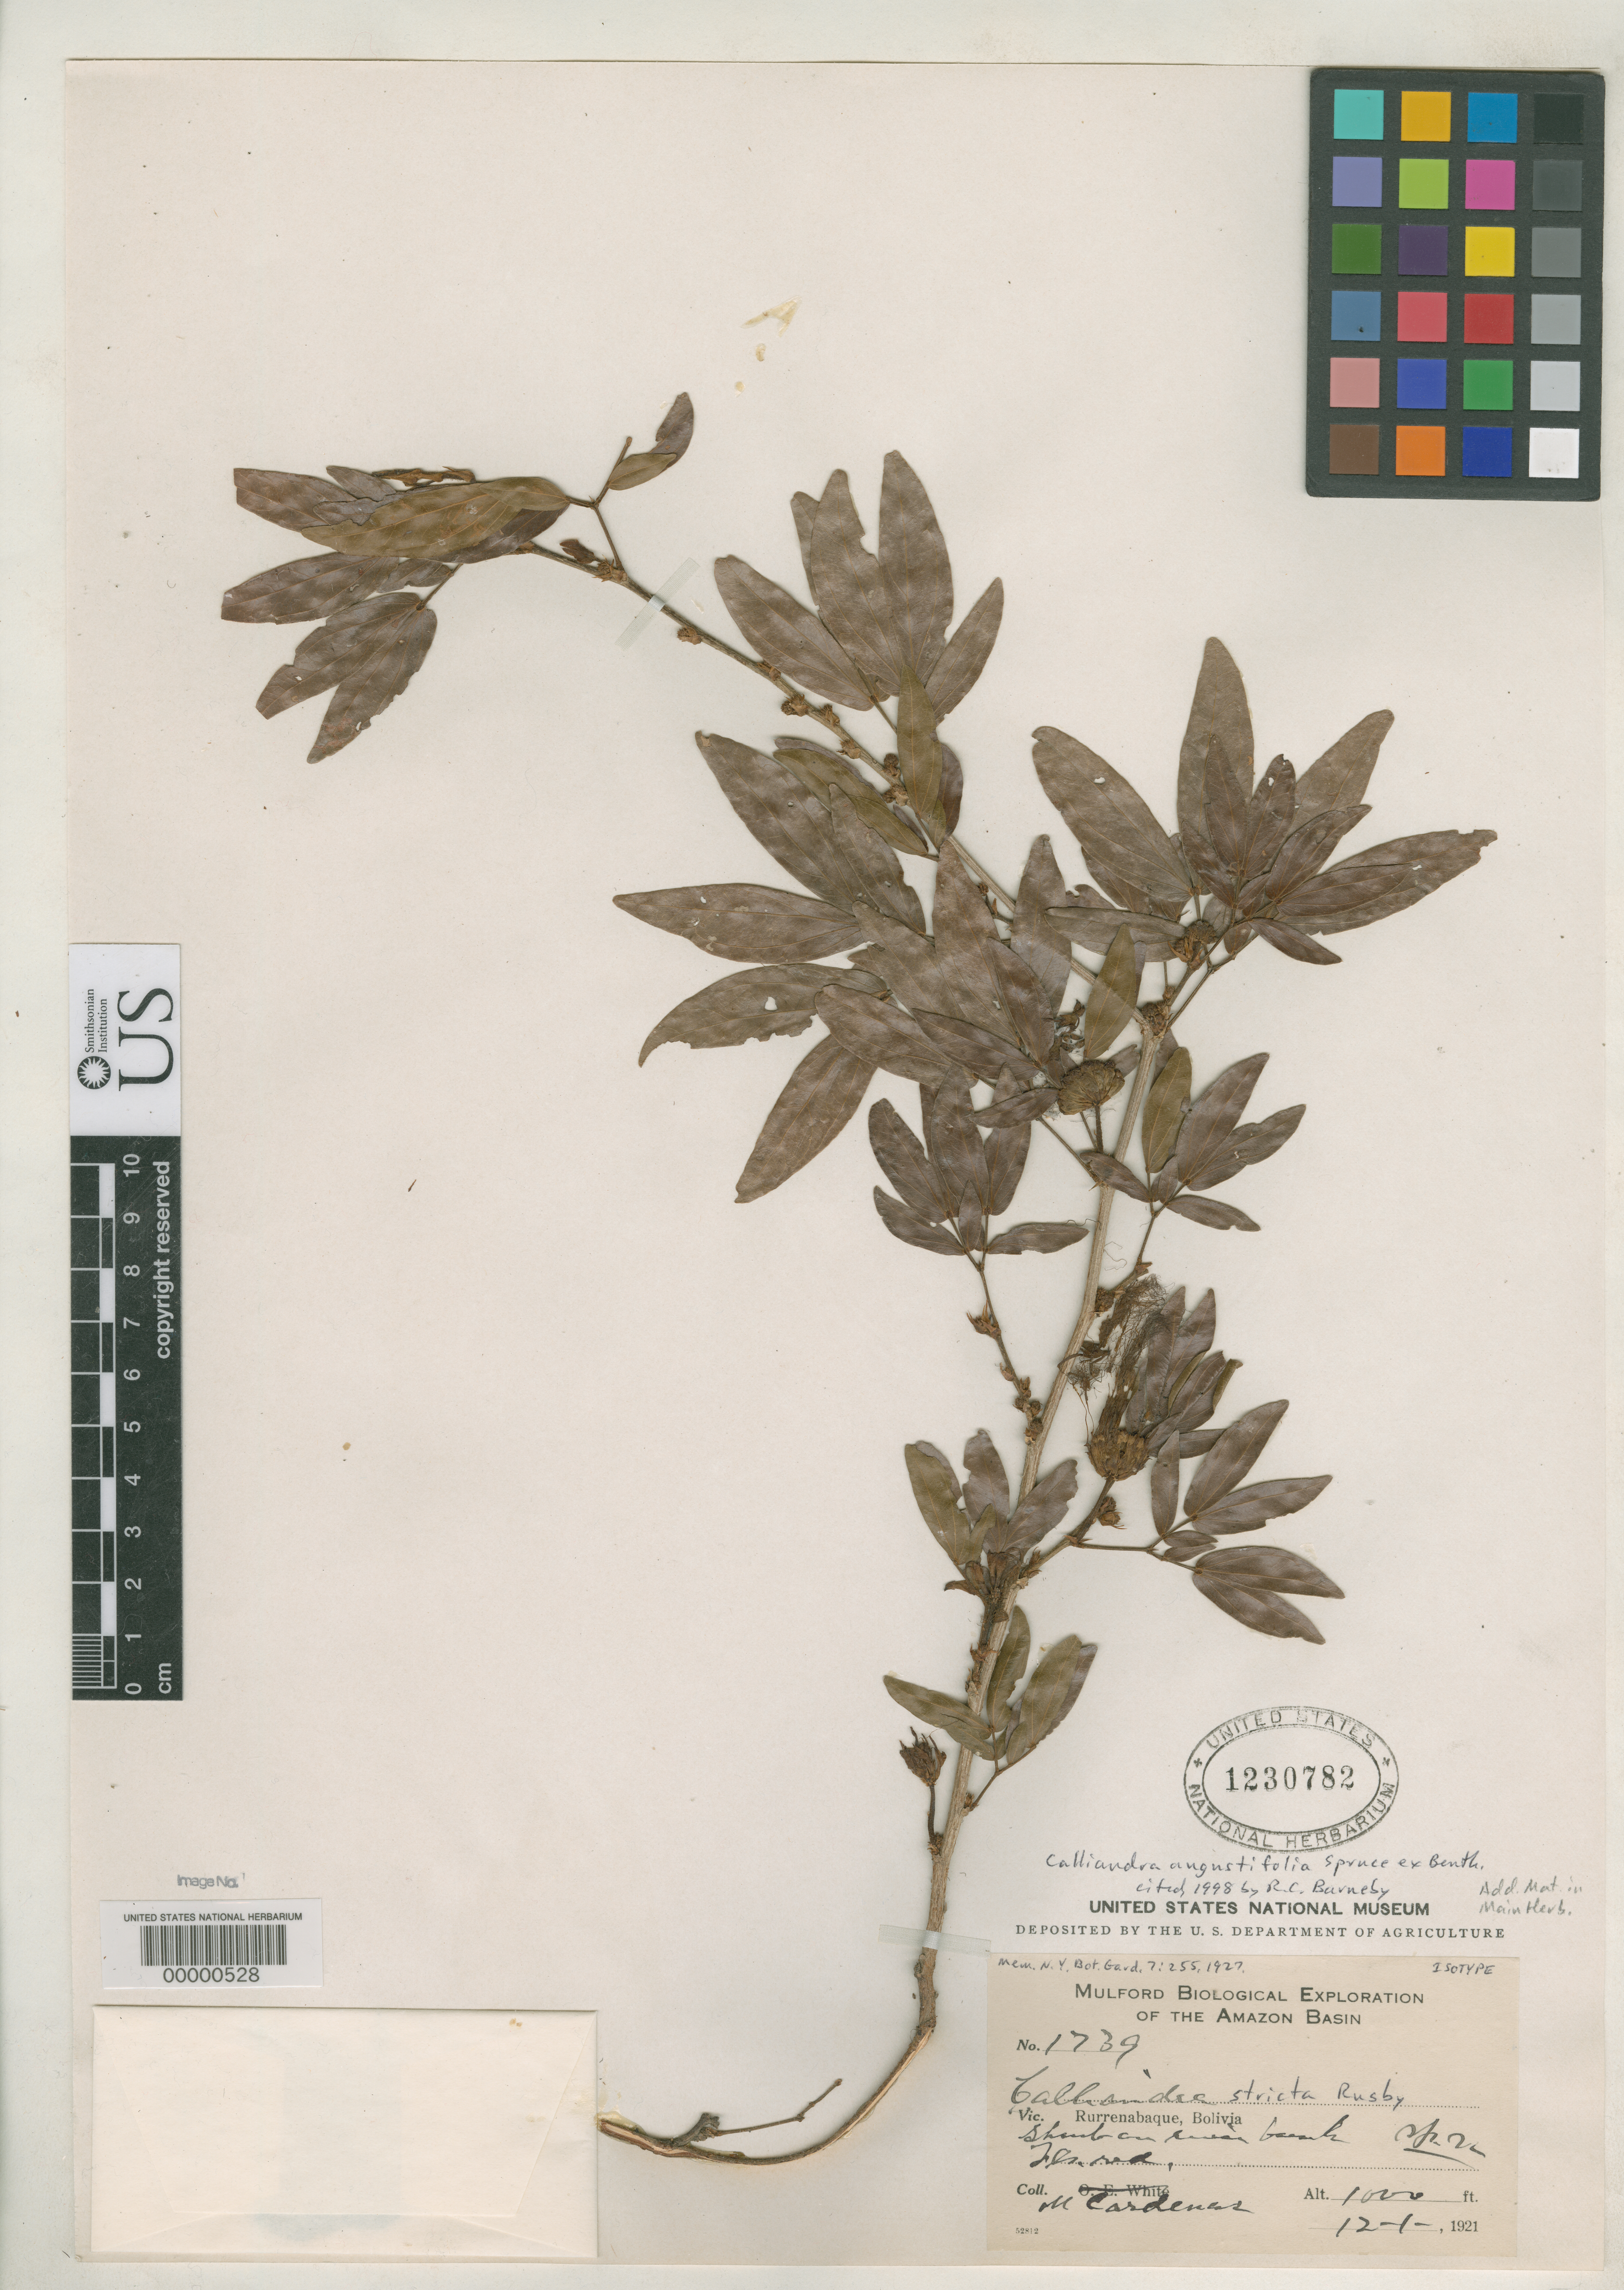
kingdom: Plantae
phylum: Tracheophyta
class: Magnoliopsida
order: Fabales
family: Fabaceae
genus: Calliandra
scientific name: Calliandra stricta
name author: Rusby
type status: Isotype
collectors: M. Cárdenas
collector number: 1739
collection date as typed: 12-1-1921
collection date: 1921-12-01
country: Bolivia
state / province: Beni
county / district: José Ballivián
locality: Rurrenabaque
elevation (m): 305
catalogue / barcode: US 1230782